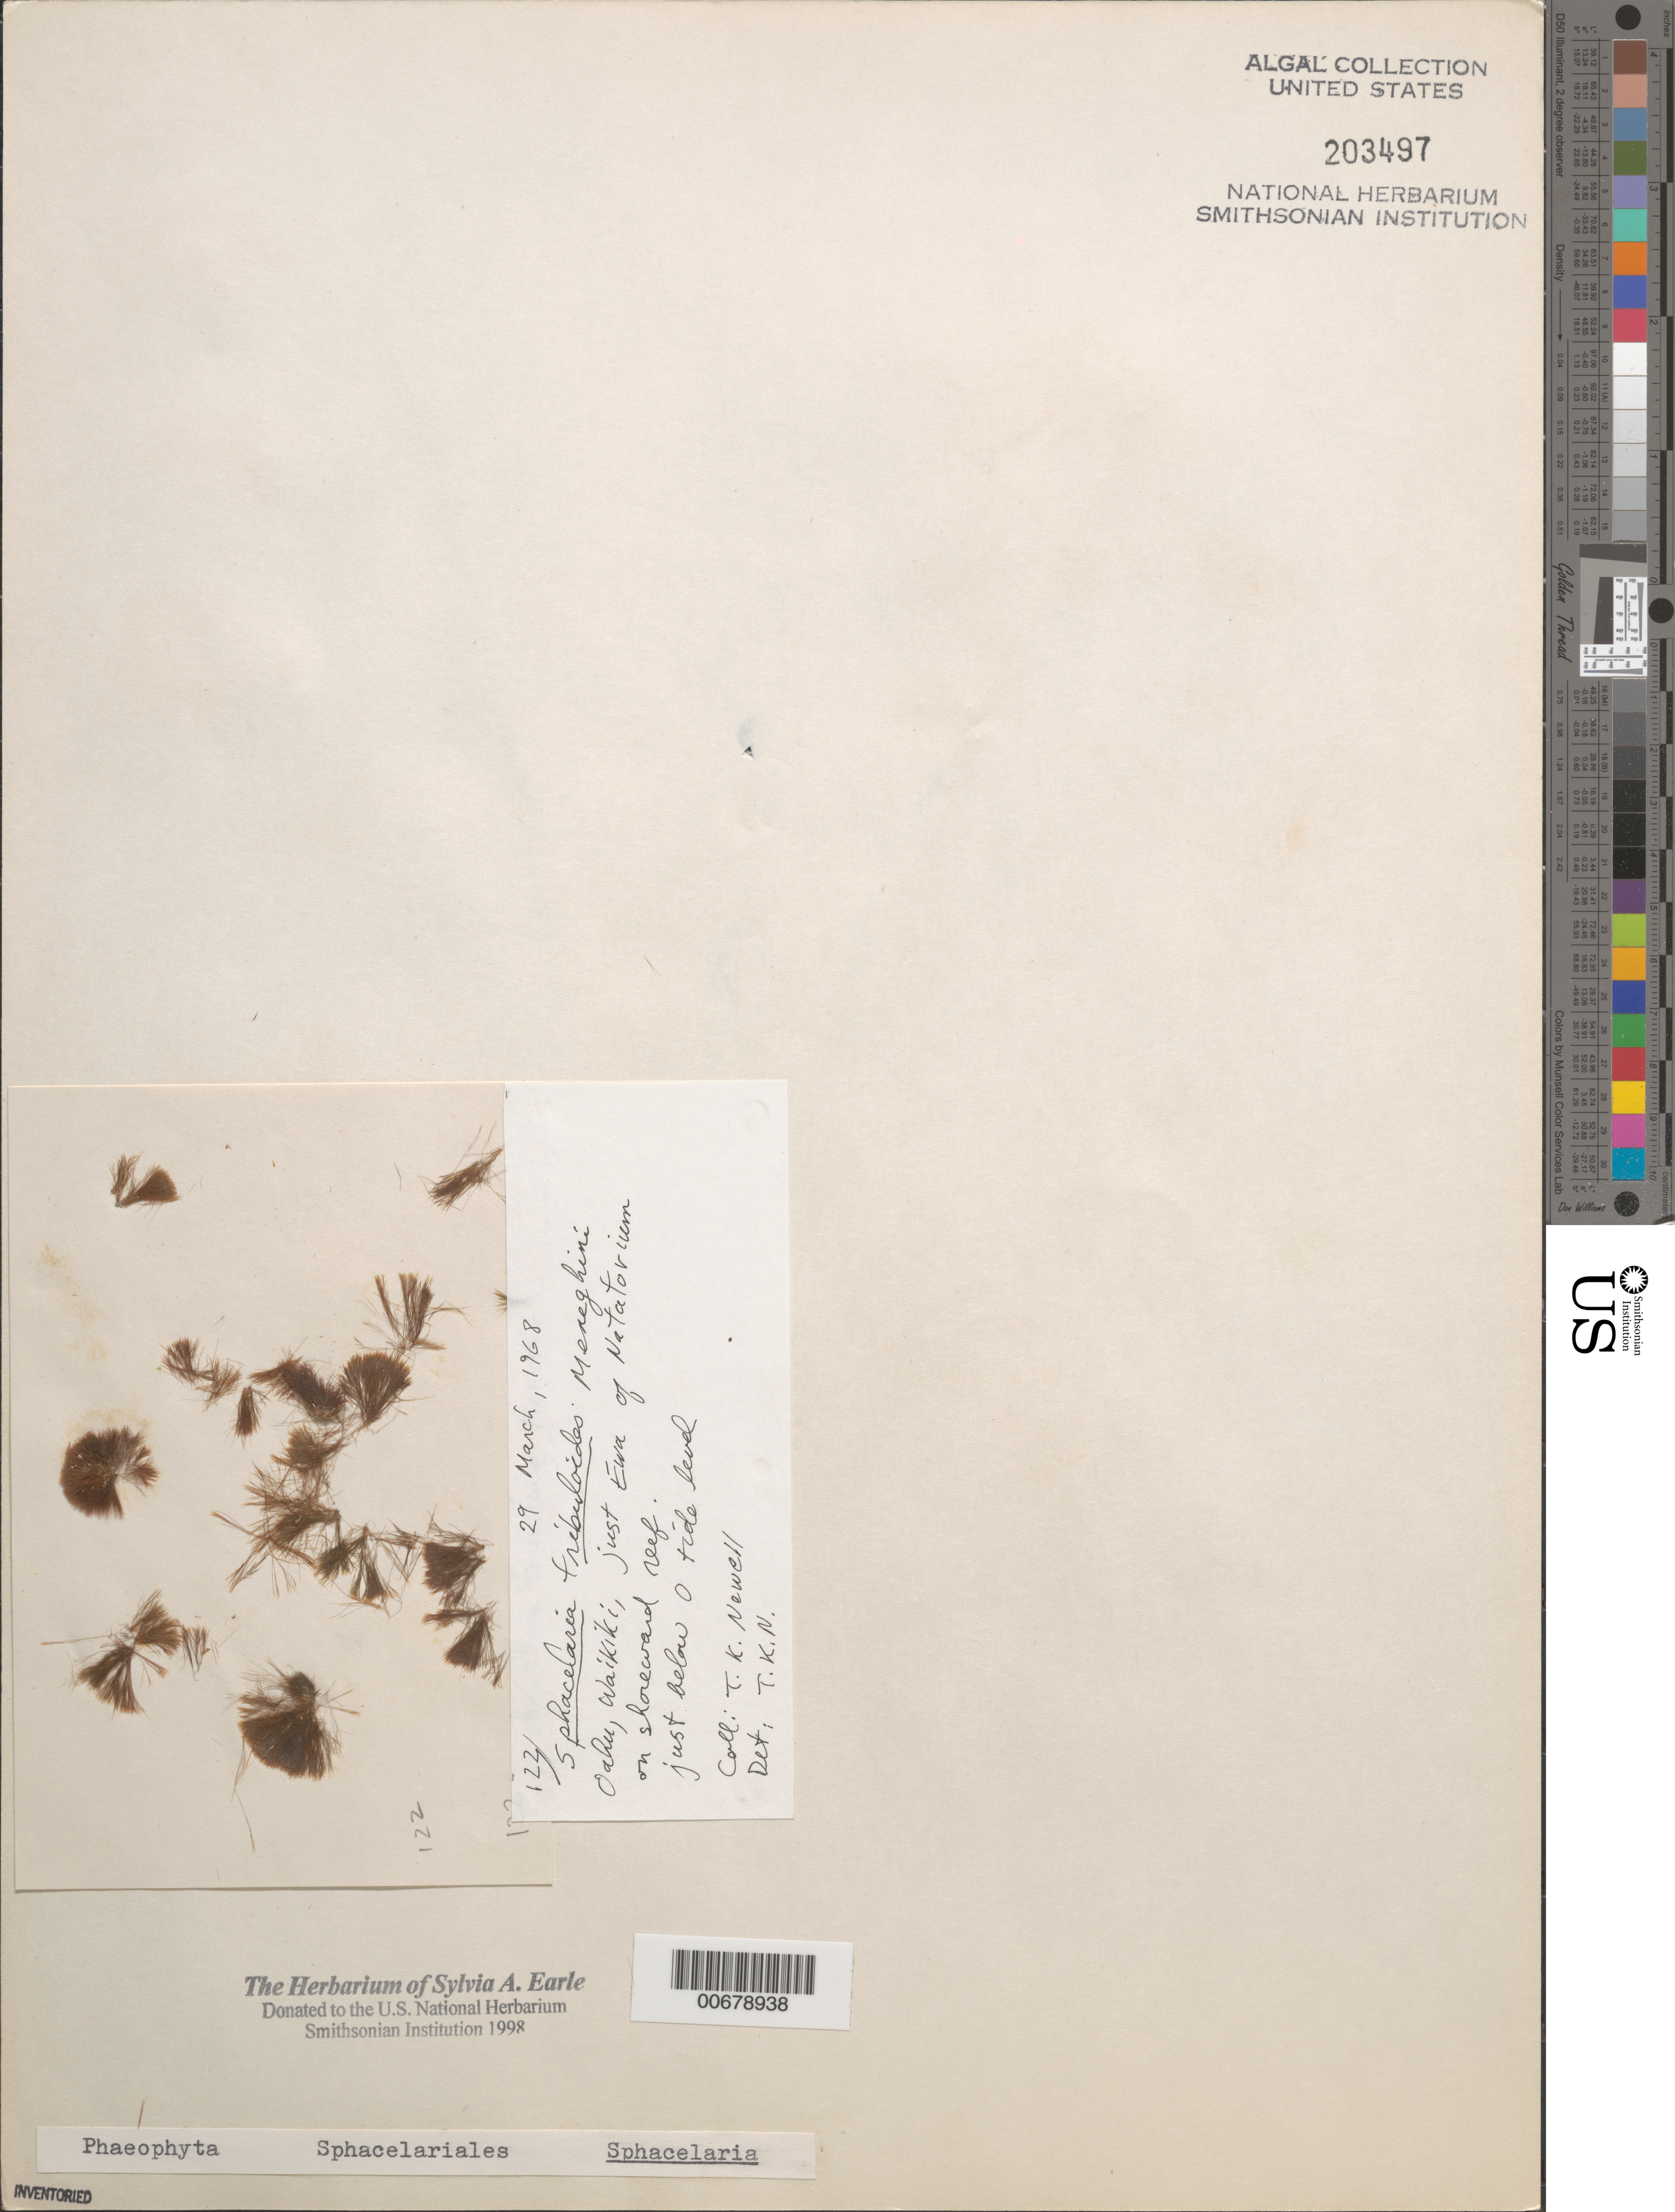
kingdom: Chromista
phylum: Ochrophyta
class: Phaeophyceae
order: Sphacelariales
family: Sphacelariaceae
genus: Sphacelaria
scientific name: Sphacelaria tribuloides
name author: Menegh.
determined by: Newell, Thomas K.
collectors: T. K. Newell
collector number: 122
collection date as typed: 29 Mar 1968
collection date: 1968-03-29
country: United States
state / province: Hawaii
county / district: Honolulu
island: Oahu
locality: Waikiki near or Ewa of Natatorium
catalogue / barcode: US 203497